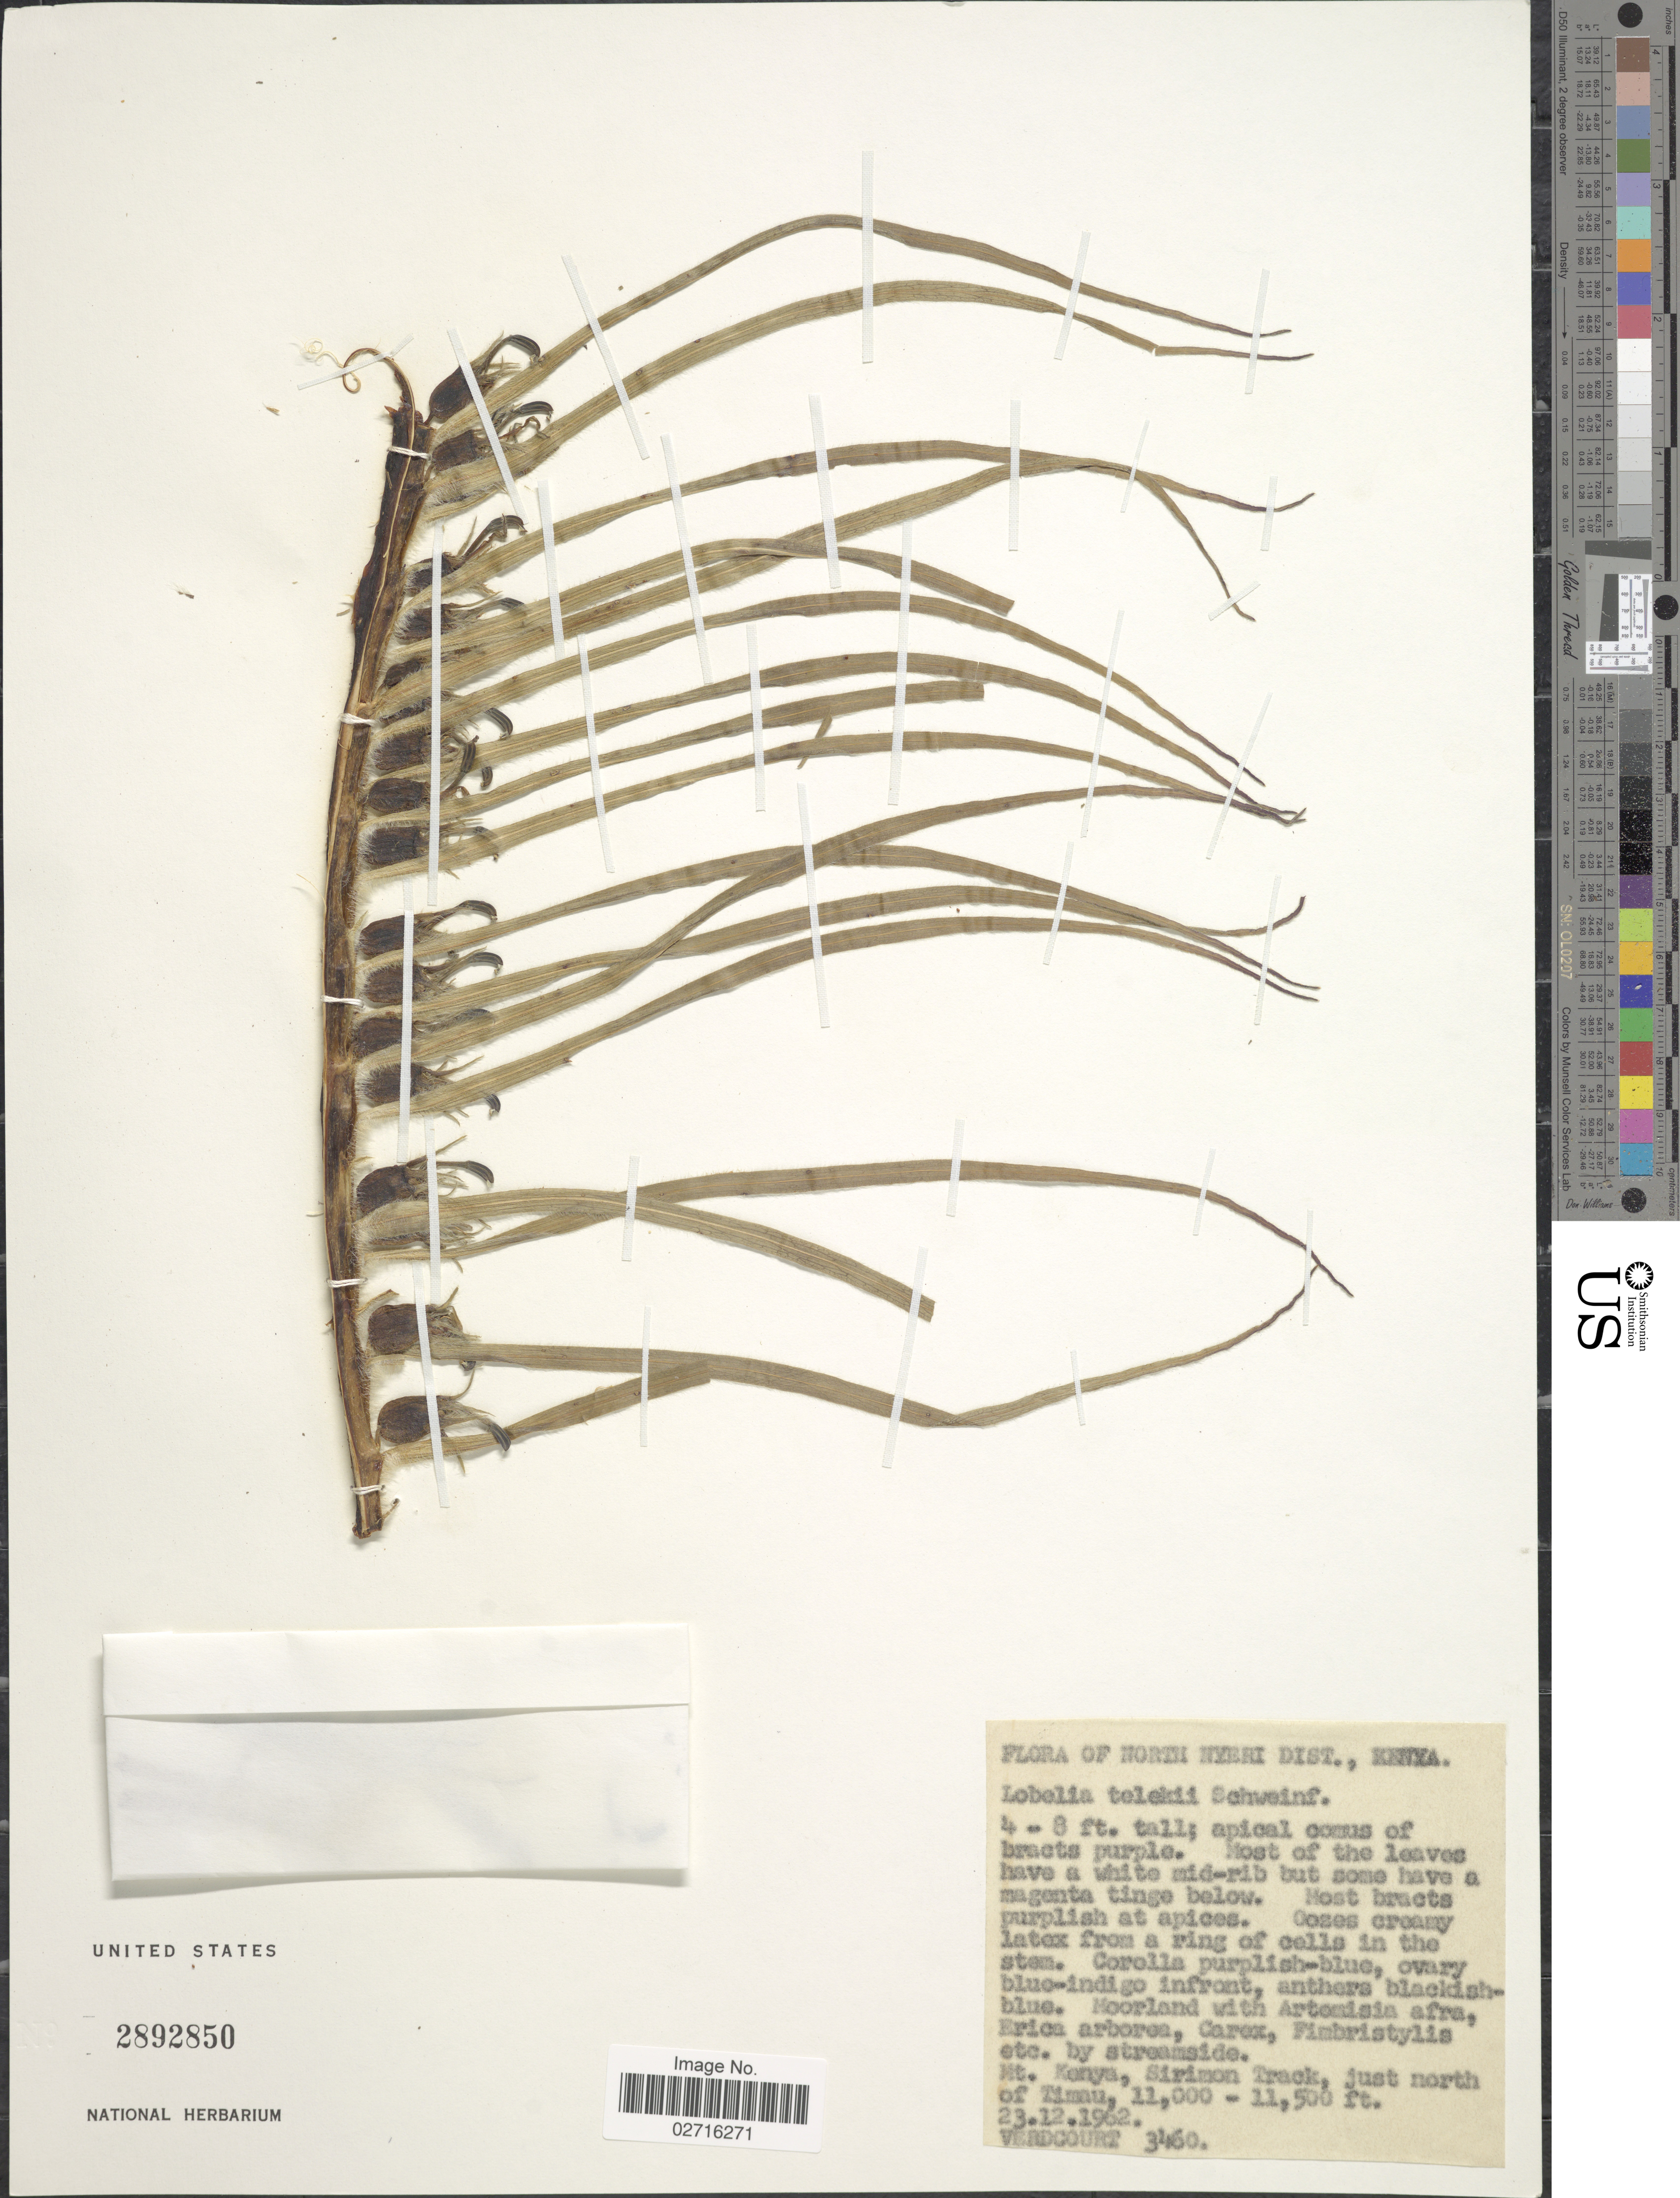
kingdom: Plantae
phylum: Tracheophyta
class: Magnoliopsida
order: Asterales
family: Campanulaceae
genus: Lobelia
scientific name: Lobelia telekii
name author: Schweinf.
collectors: -. Verdcourt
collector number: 3460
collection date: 1962-12-23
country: Kenya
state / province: Nyeri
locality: North Nyeri, Mt Kenya, Sirimon Track, just north of Timau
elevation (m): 3353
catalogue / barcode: US 2892850